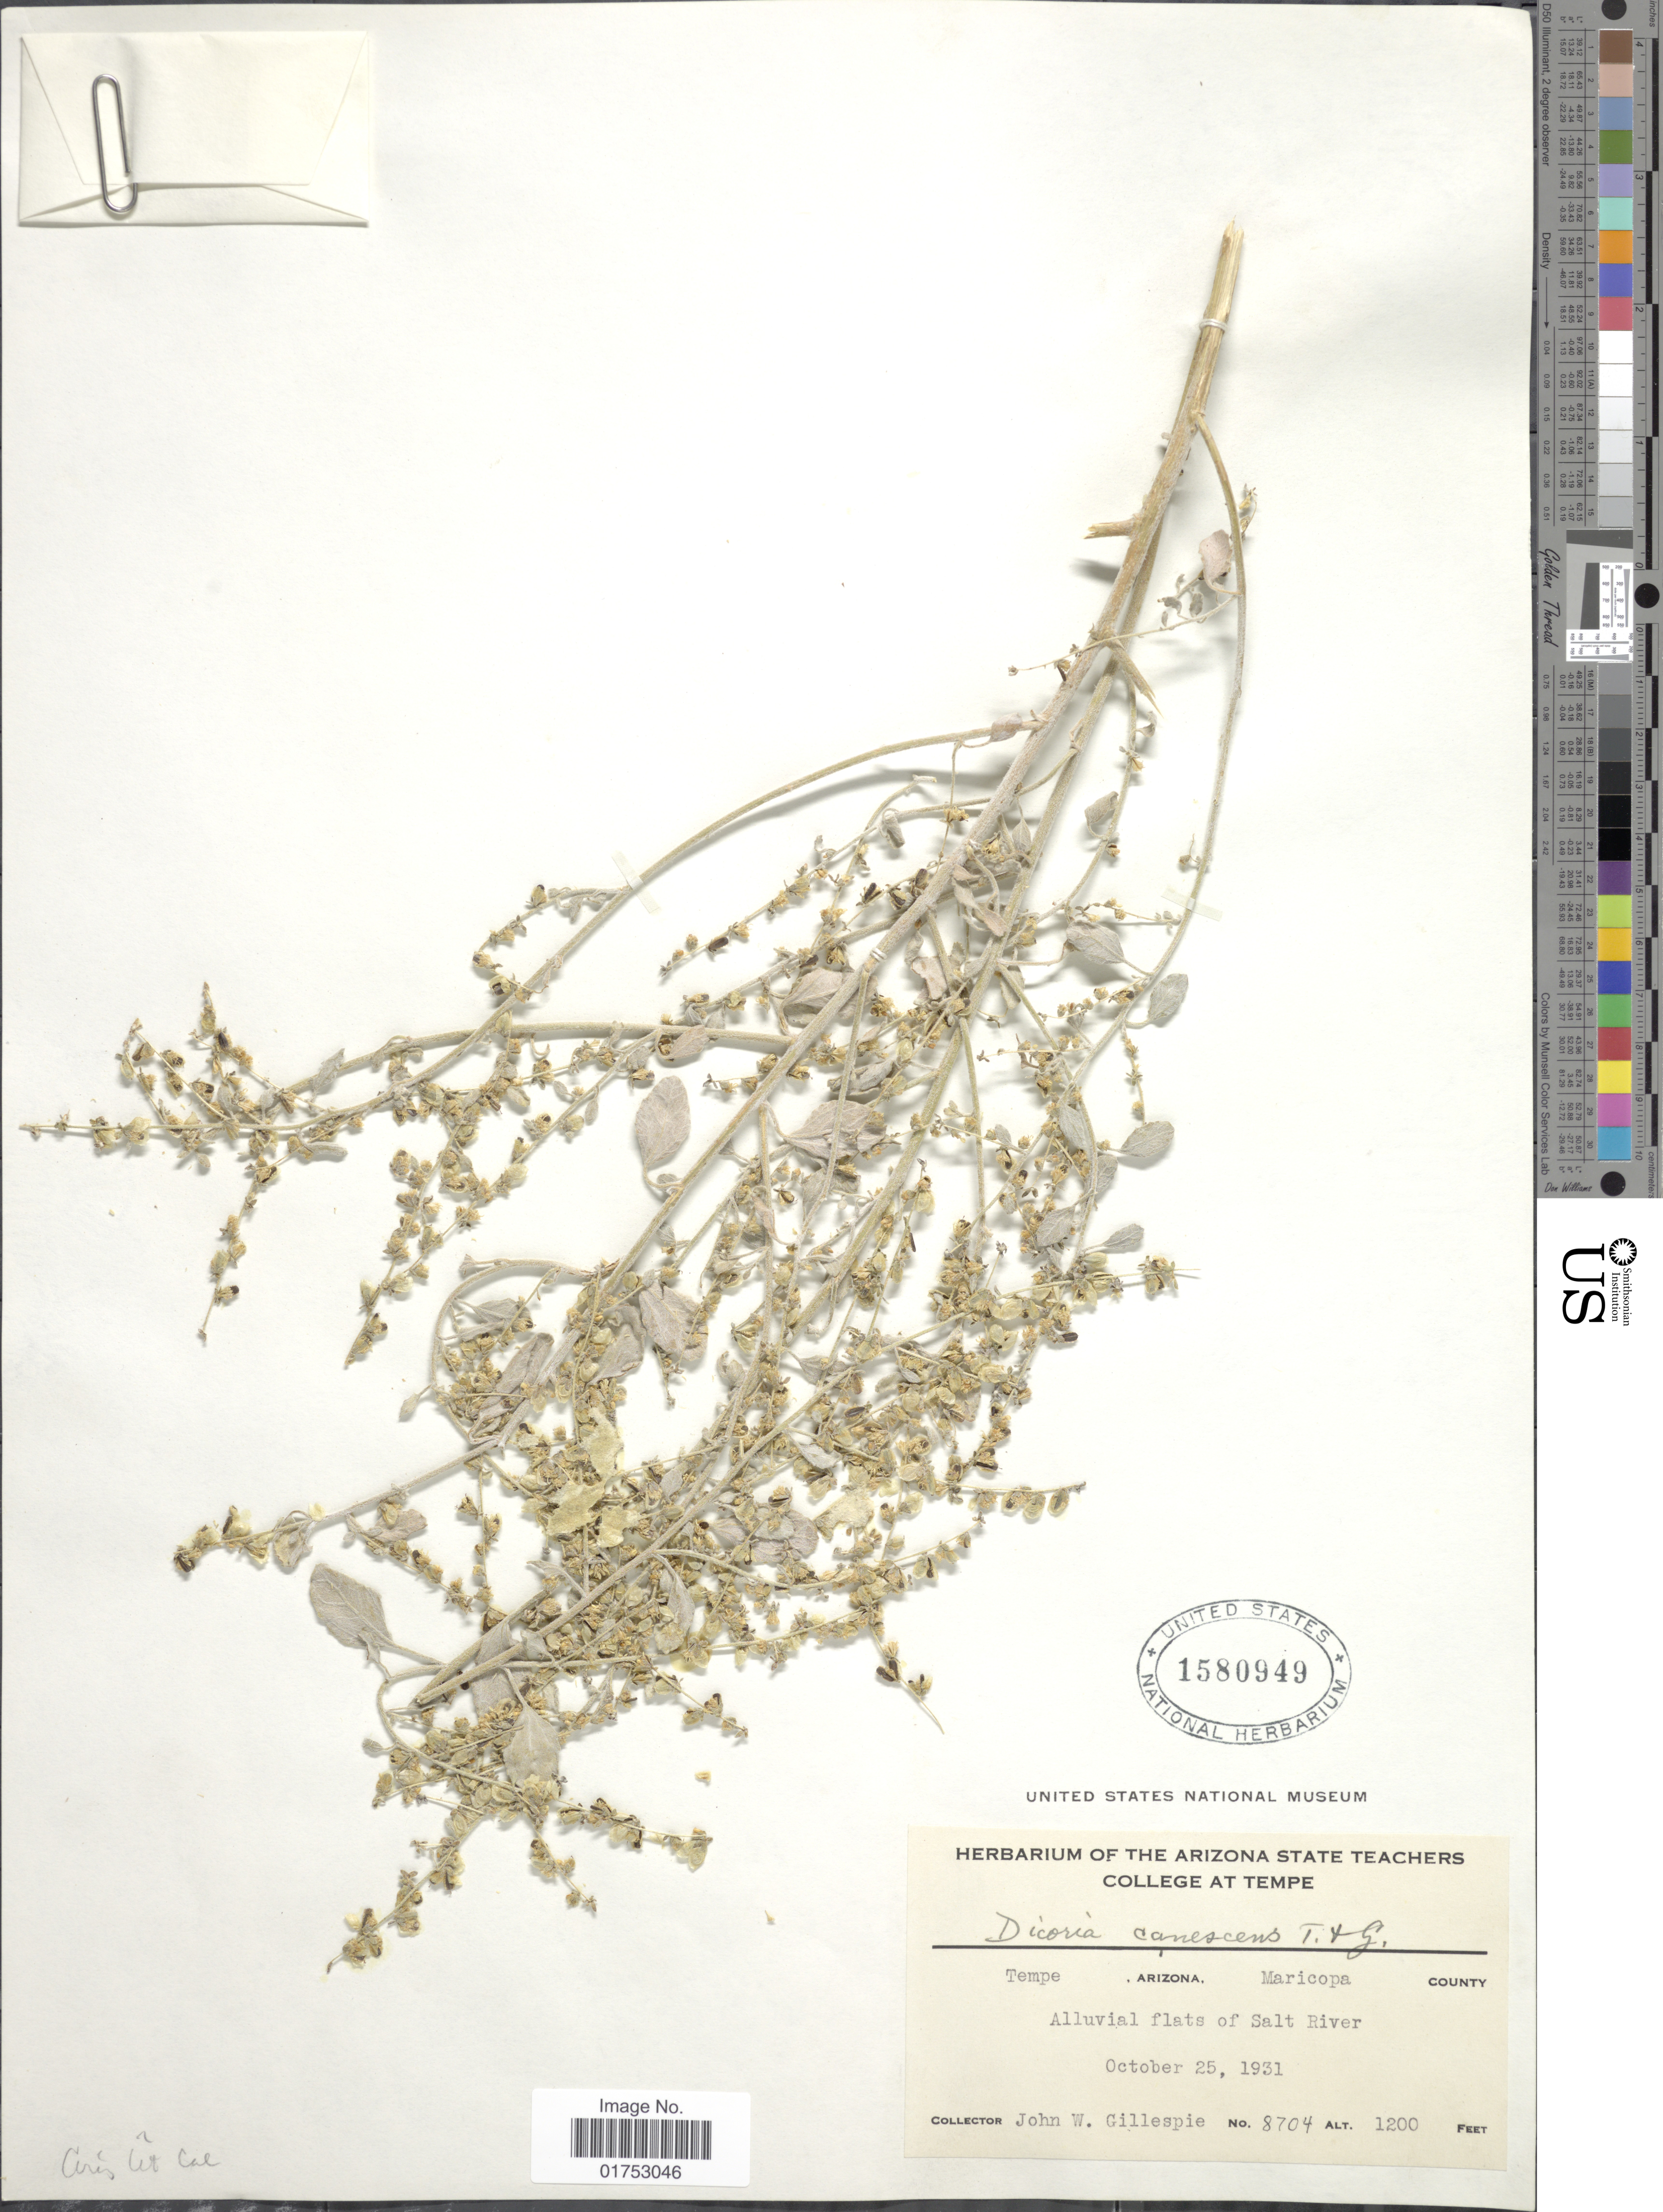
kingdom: Plantae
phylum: Tracheophyta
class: Magnoliopsida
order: Asterales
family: Asteraceae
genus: Dicoria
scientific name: Dicoria canescens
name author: A. Gray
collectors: J. W. Gillespie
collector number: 8704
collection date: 1931-10-25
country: United States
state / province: Arizona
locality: Tempe, Maricopa County, Salt River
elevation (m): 366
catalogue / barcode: US 1580949